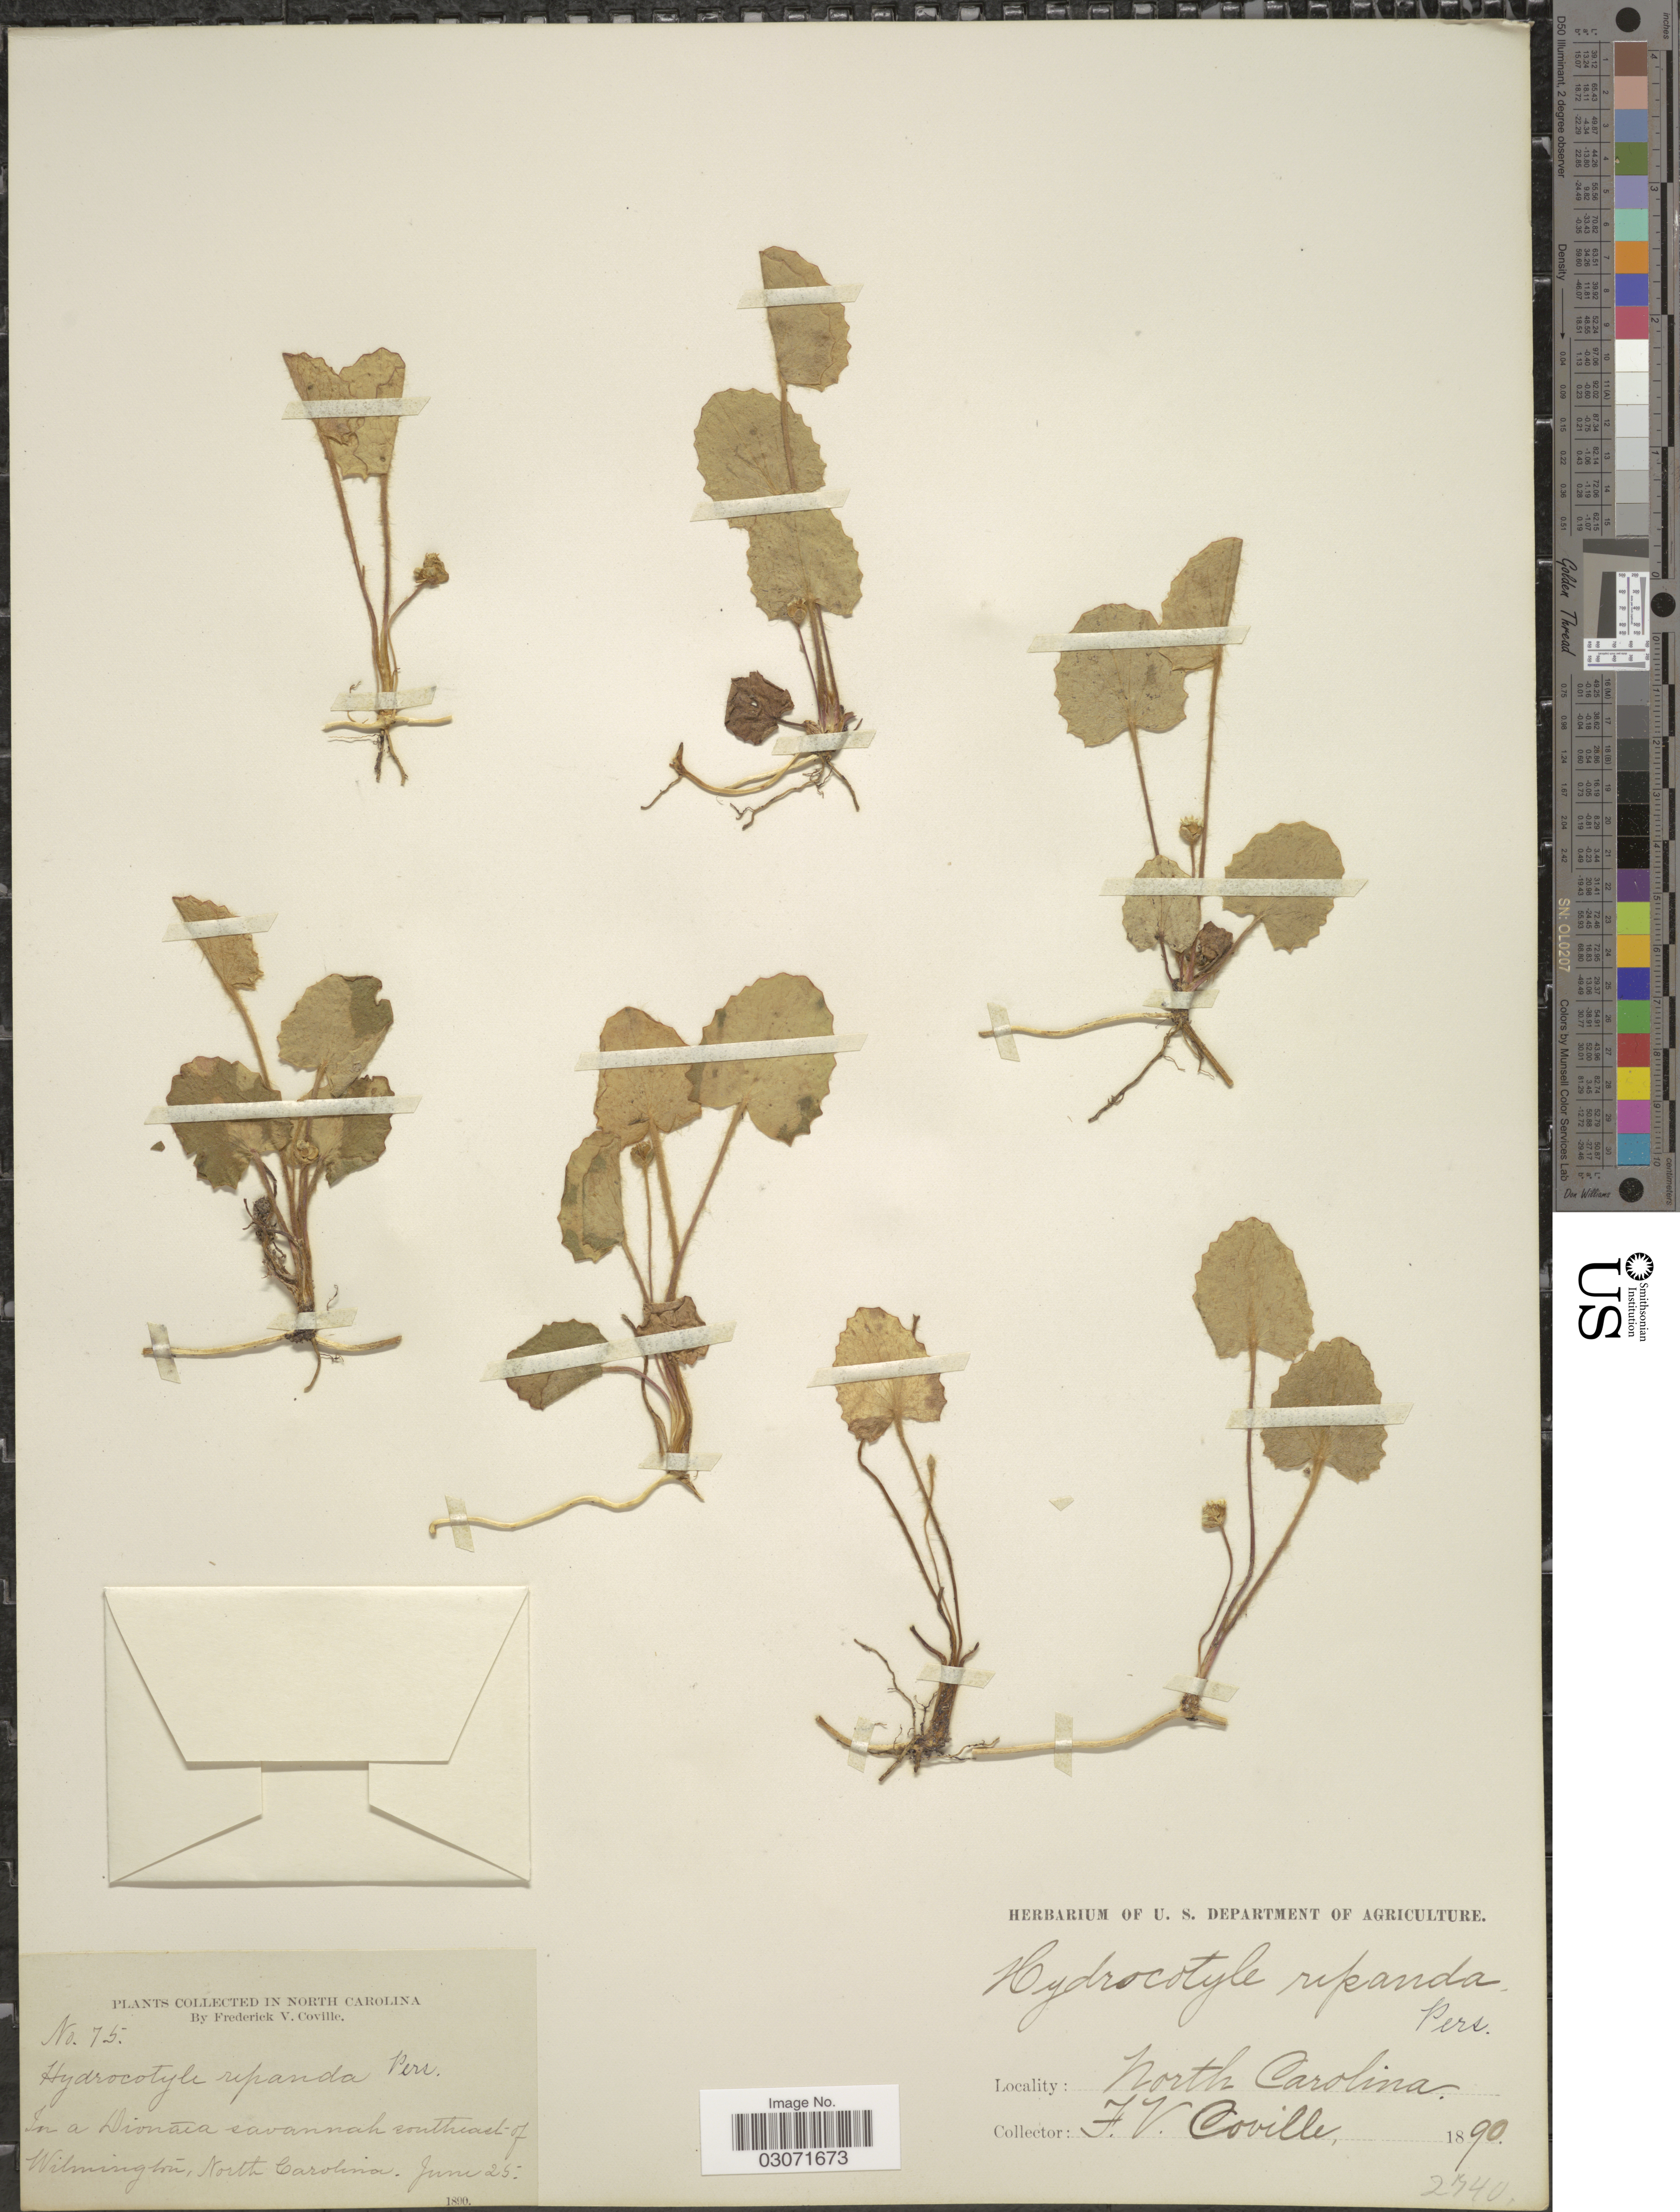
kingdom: Plantae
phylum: Tracheophyta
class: Magnoliopsida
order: Apiales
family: Apiaceae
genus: Centella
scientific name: Centella floridana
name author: (J.M. Coult. & Rose) Nannf.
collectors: F. V. Coville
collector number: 75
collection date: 1890-06-25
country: United States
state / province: North Carolina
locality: Southeast of Wilmington.